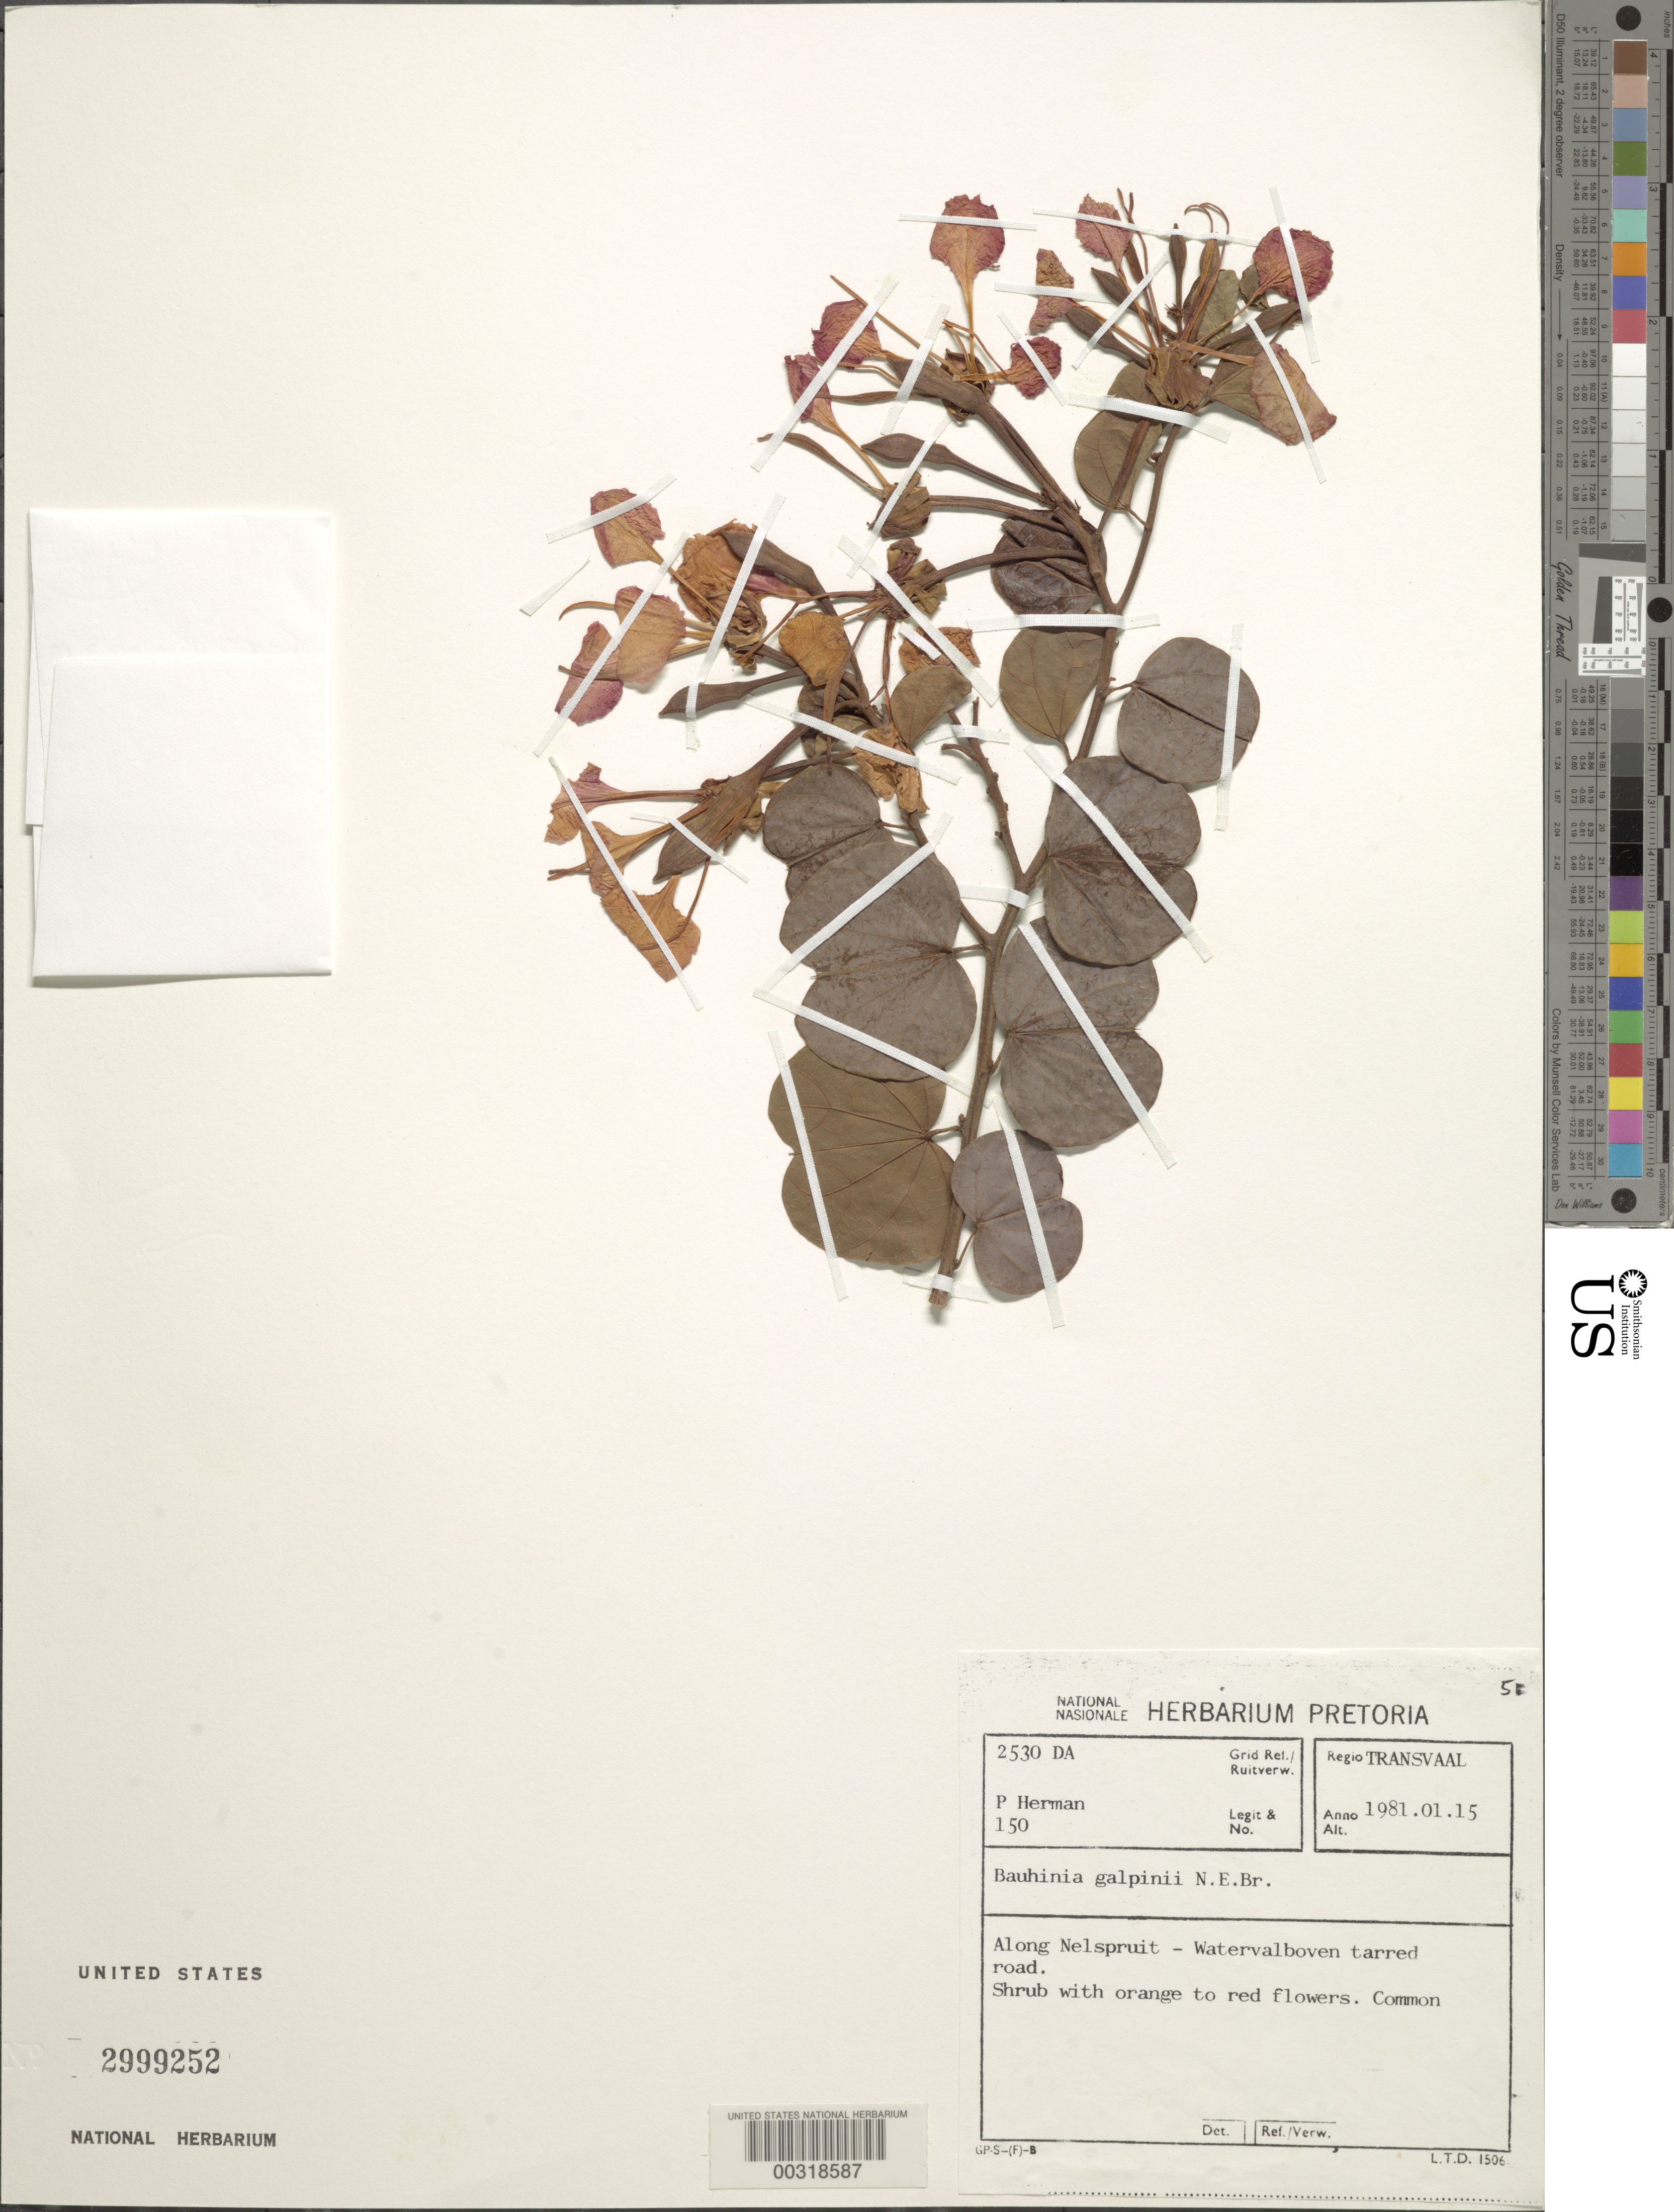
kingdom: Plantae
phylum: Tracheophyta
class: Magnoliopsida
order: Fabales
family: Fabaceae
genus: Bauhinia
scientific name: Bauhinia galpinii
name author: N.E. Br.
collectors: P. Herman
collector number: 150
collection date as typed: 15 Jan 1981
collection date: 1981-01-15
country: South Africa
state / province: Mpumalanga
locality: Along nelspruit - watervalboven tarred road. Transvaal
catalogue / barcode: US 2999252